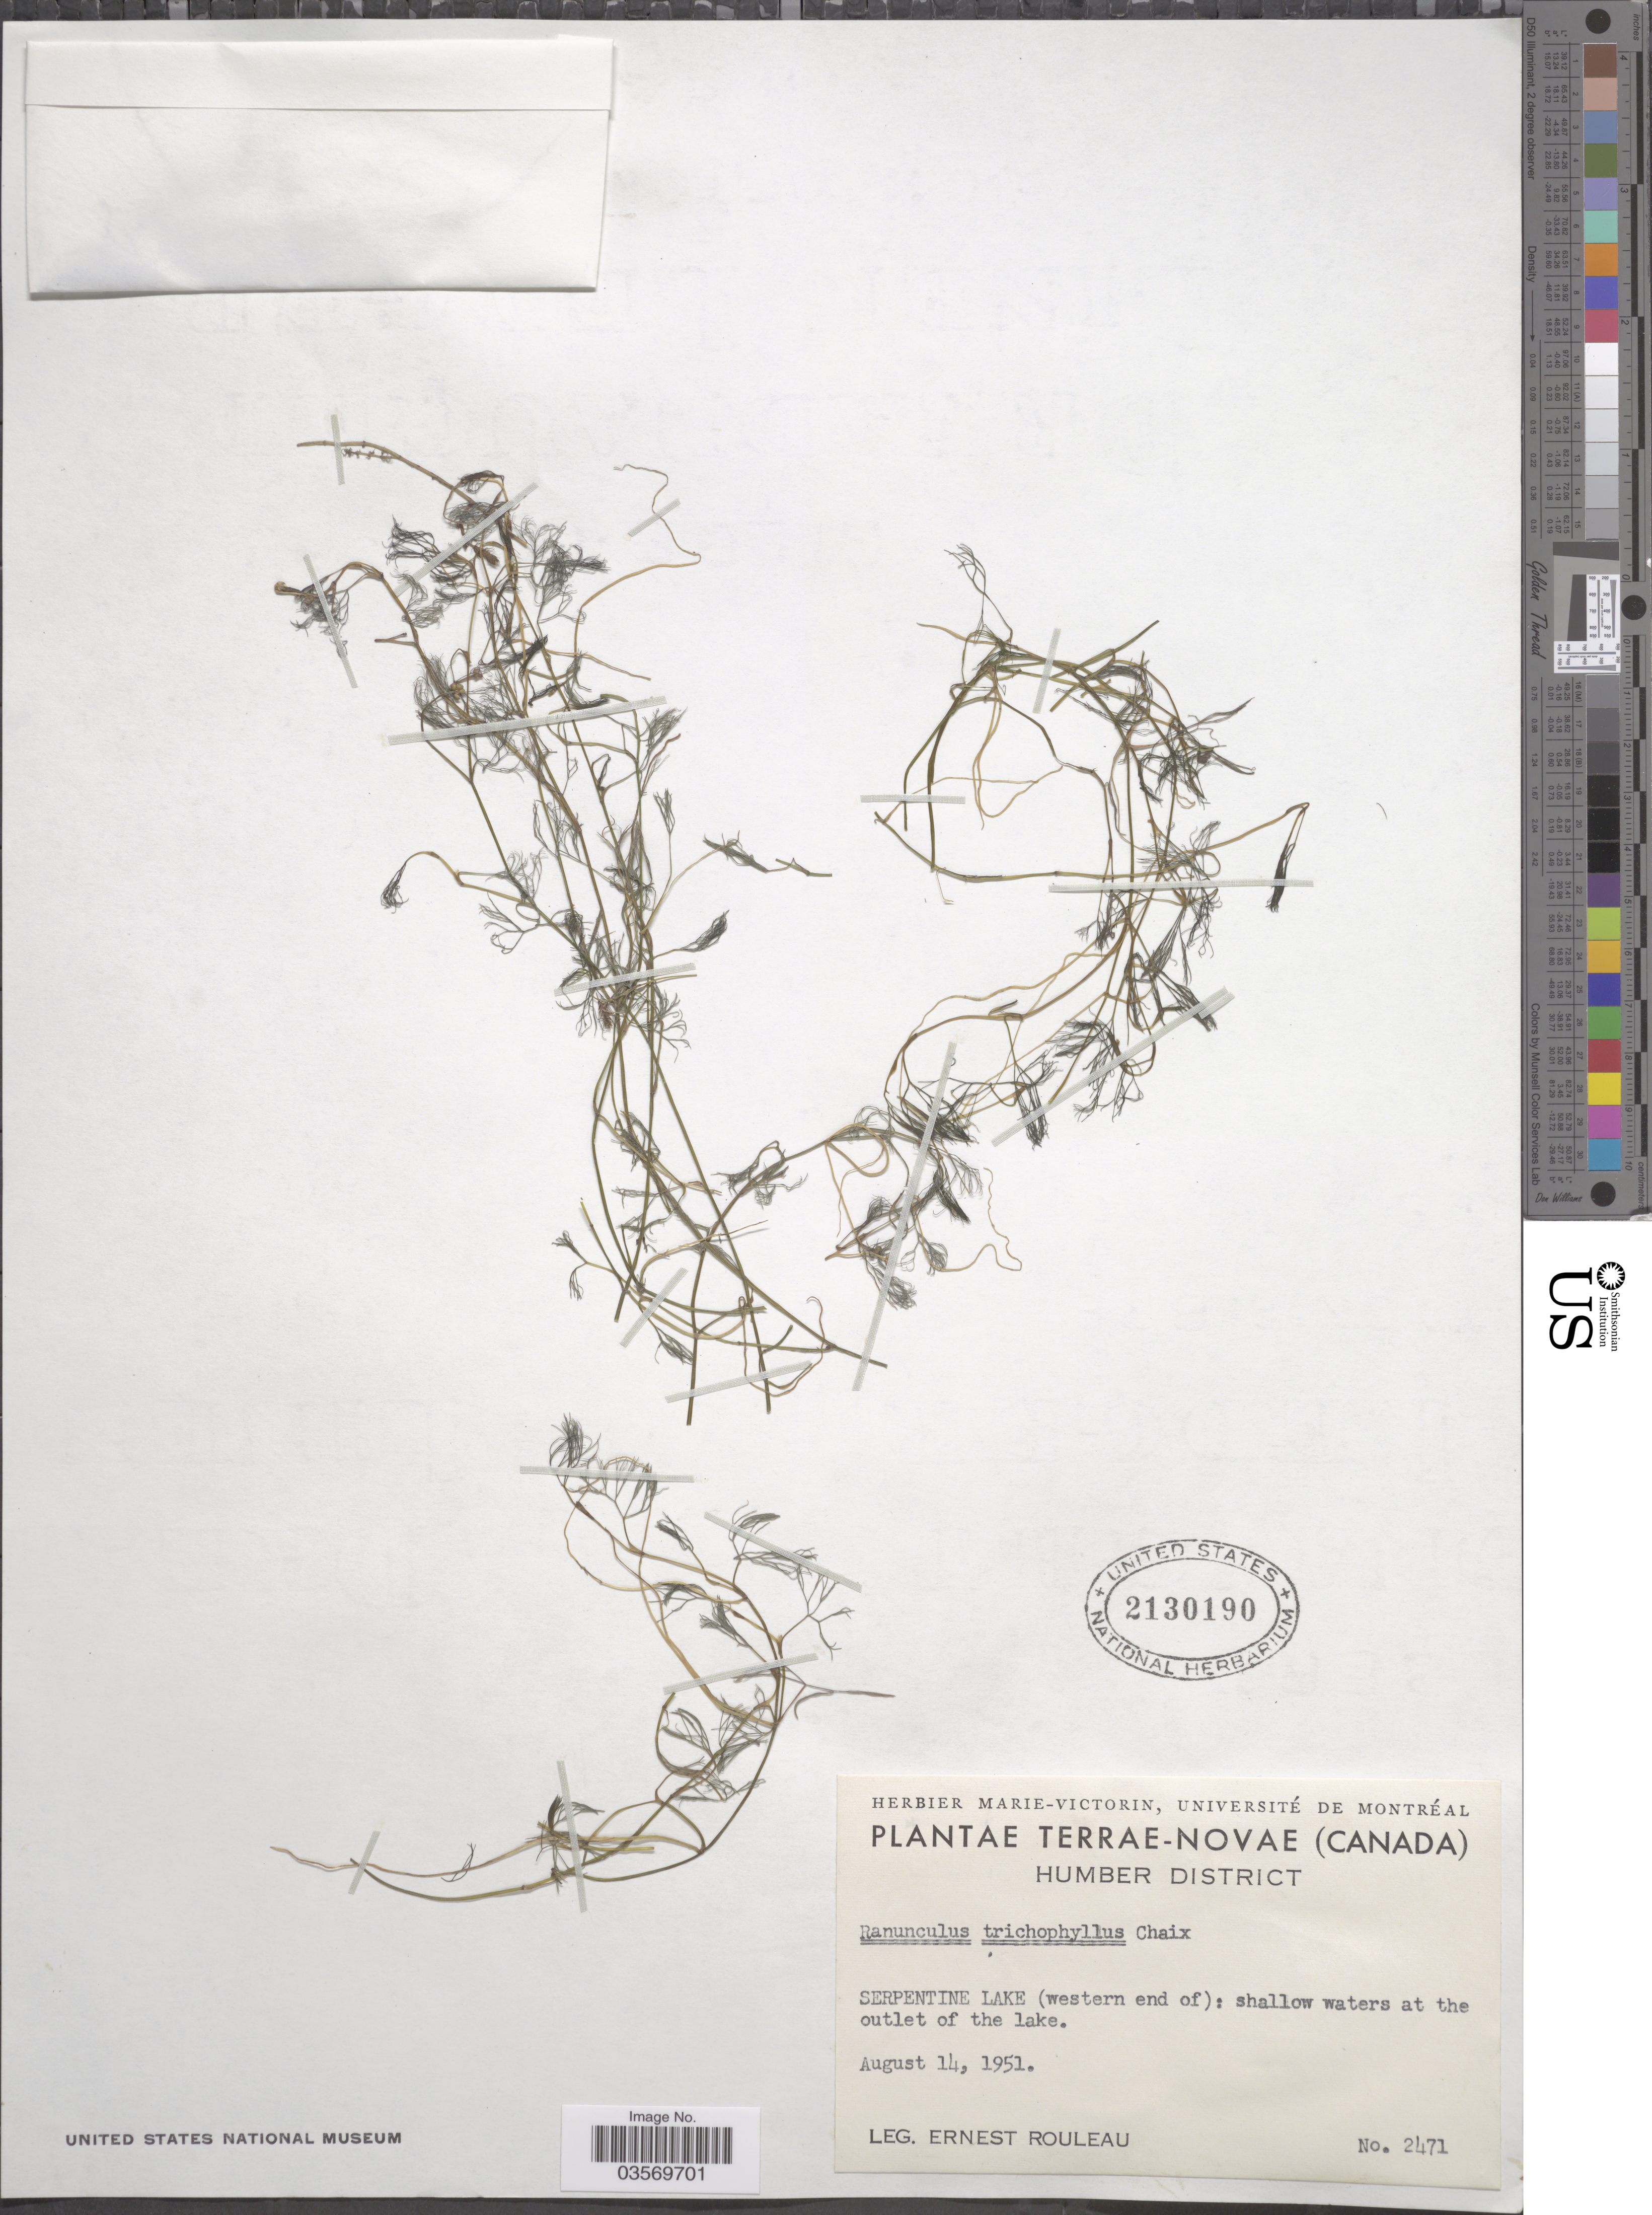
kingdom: Plantae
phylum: Tracheophyta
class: Magnoliopsida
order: Ranunculales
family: Ranunculaceae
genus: Ranunculus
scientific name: Ranunculus trichophyllus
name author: Chaix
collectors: J. Rouleau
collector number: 2471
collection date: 1951-08-14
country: Canada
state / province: Newfoundland and Labrador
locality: Terrae-Novae. Humber District. Serpentine Lake (western end of): shallow waters at the outlet of the lake.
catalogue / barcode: US 2130190